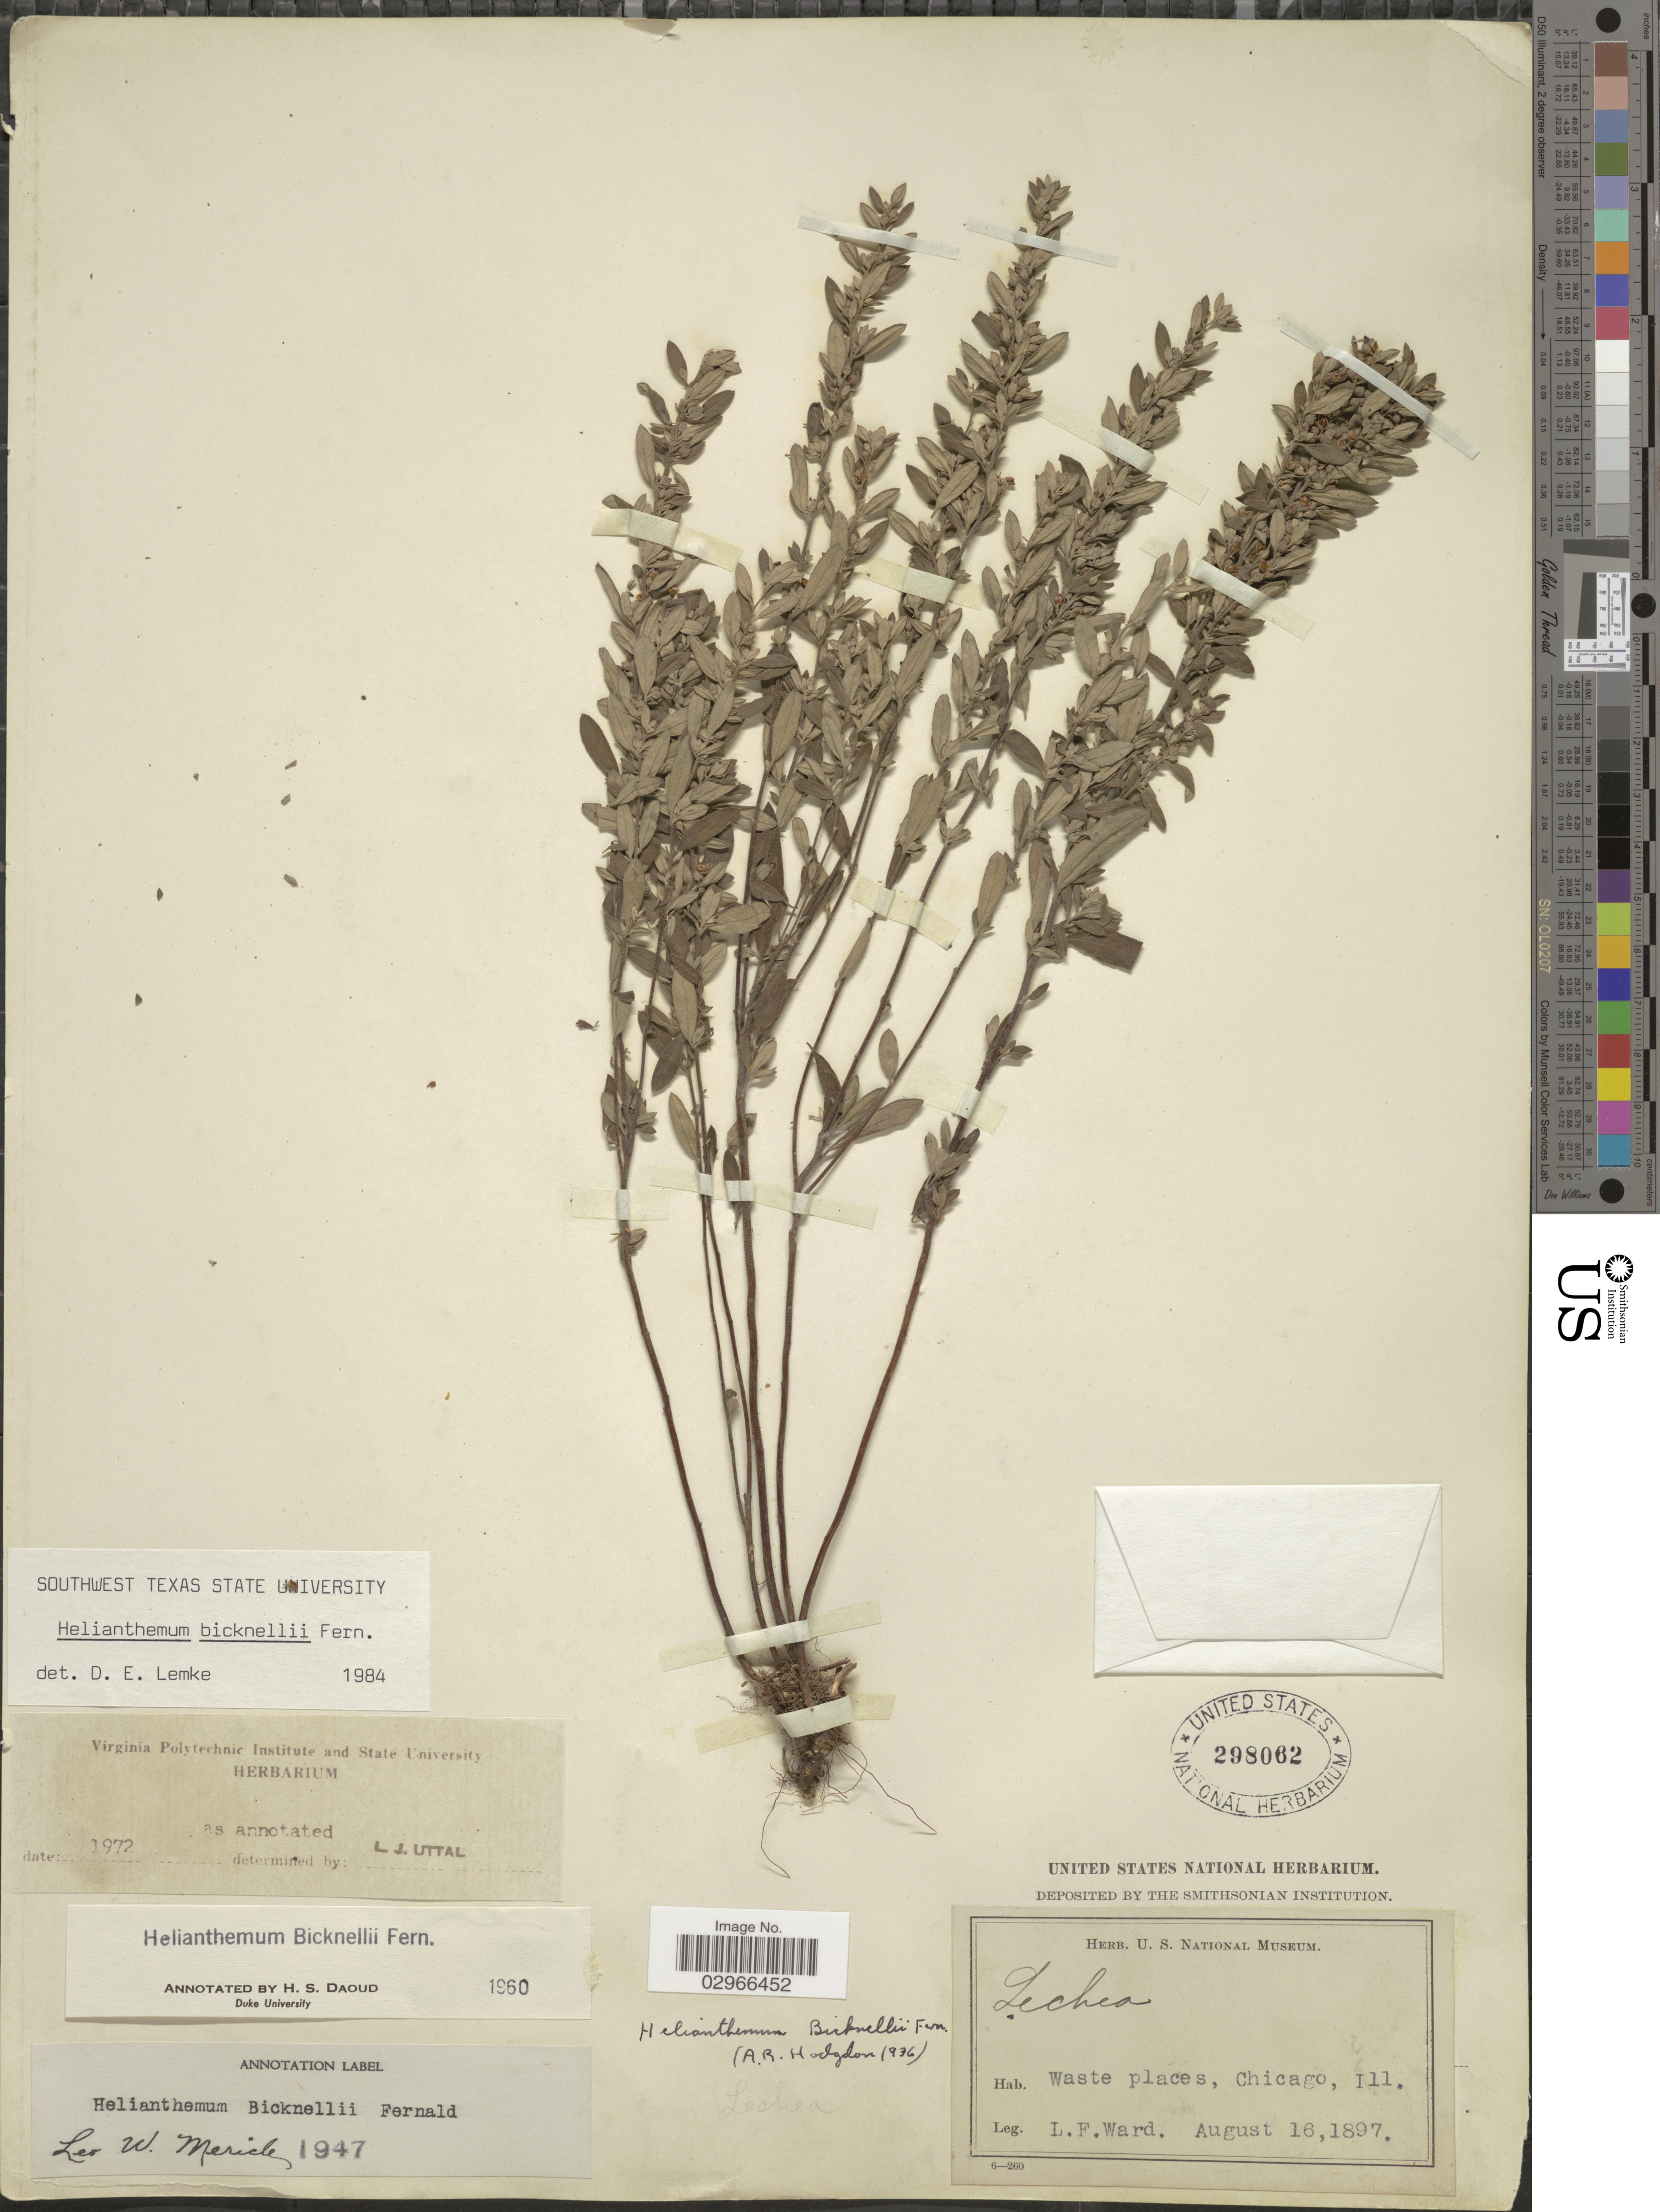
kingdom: Plantae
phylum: Tracheophyta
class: Magnoliopsida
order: Malvales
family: Cistaceae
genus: Helianthemum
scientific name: Helianthemum bicknellii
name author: Fernald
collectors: L. Ward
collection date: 1897-08-16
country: United States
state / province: Illinois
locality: Chicago, Ill.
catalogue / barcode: US 298062